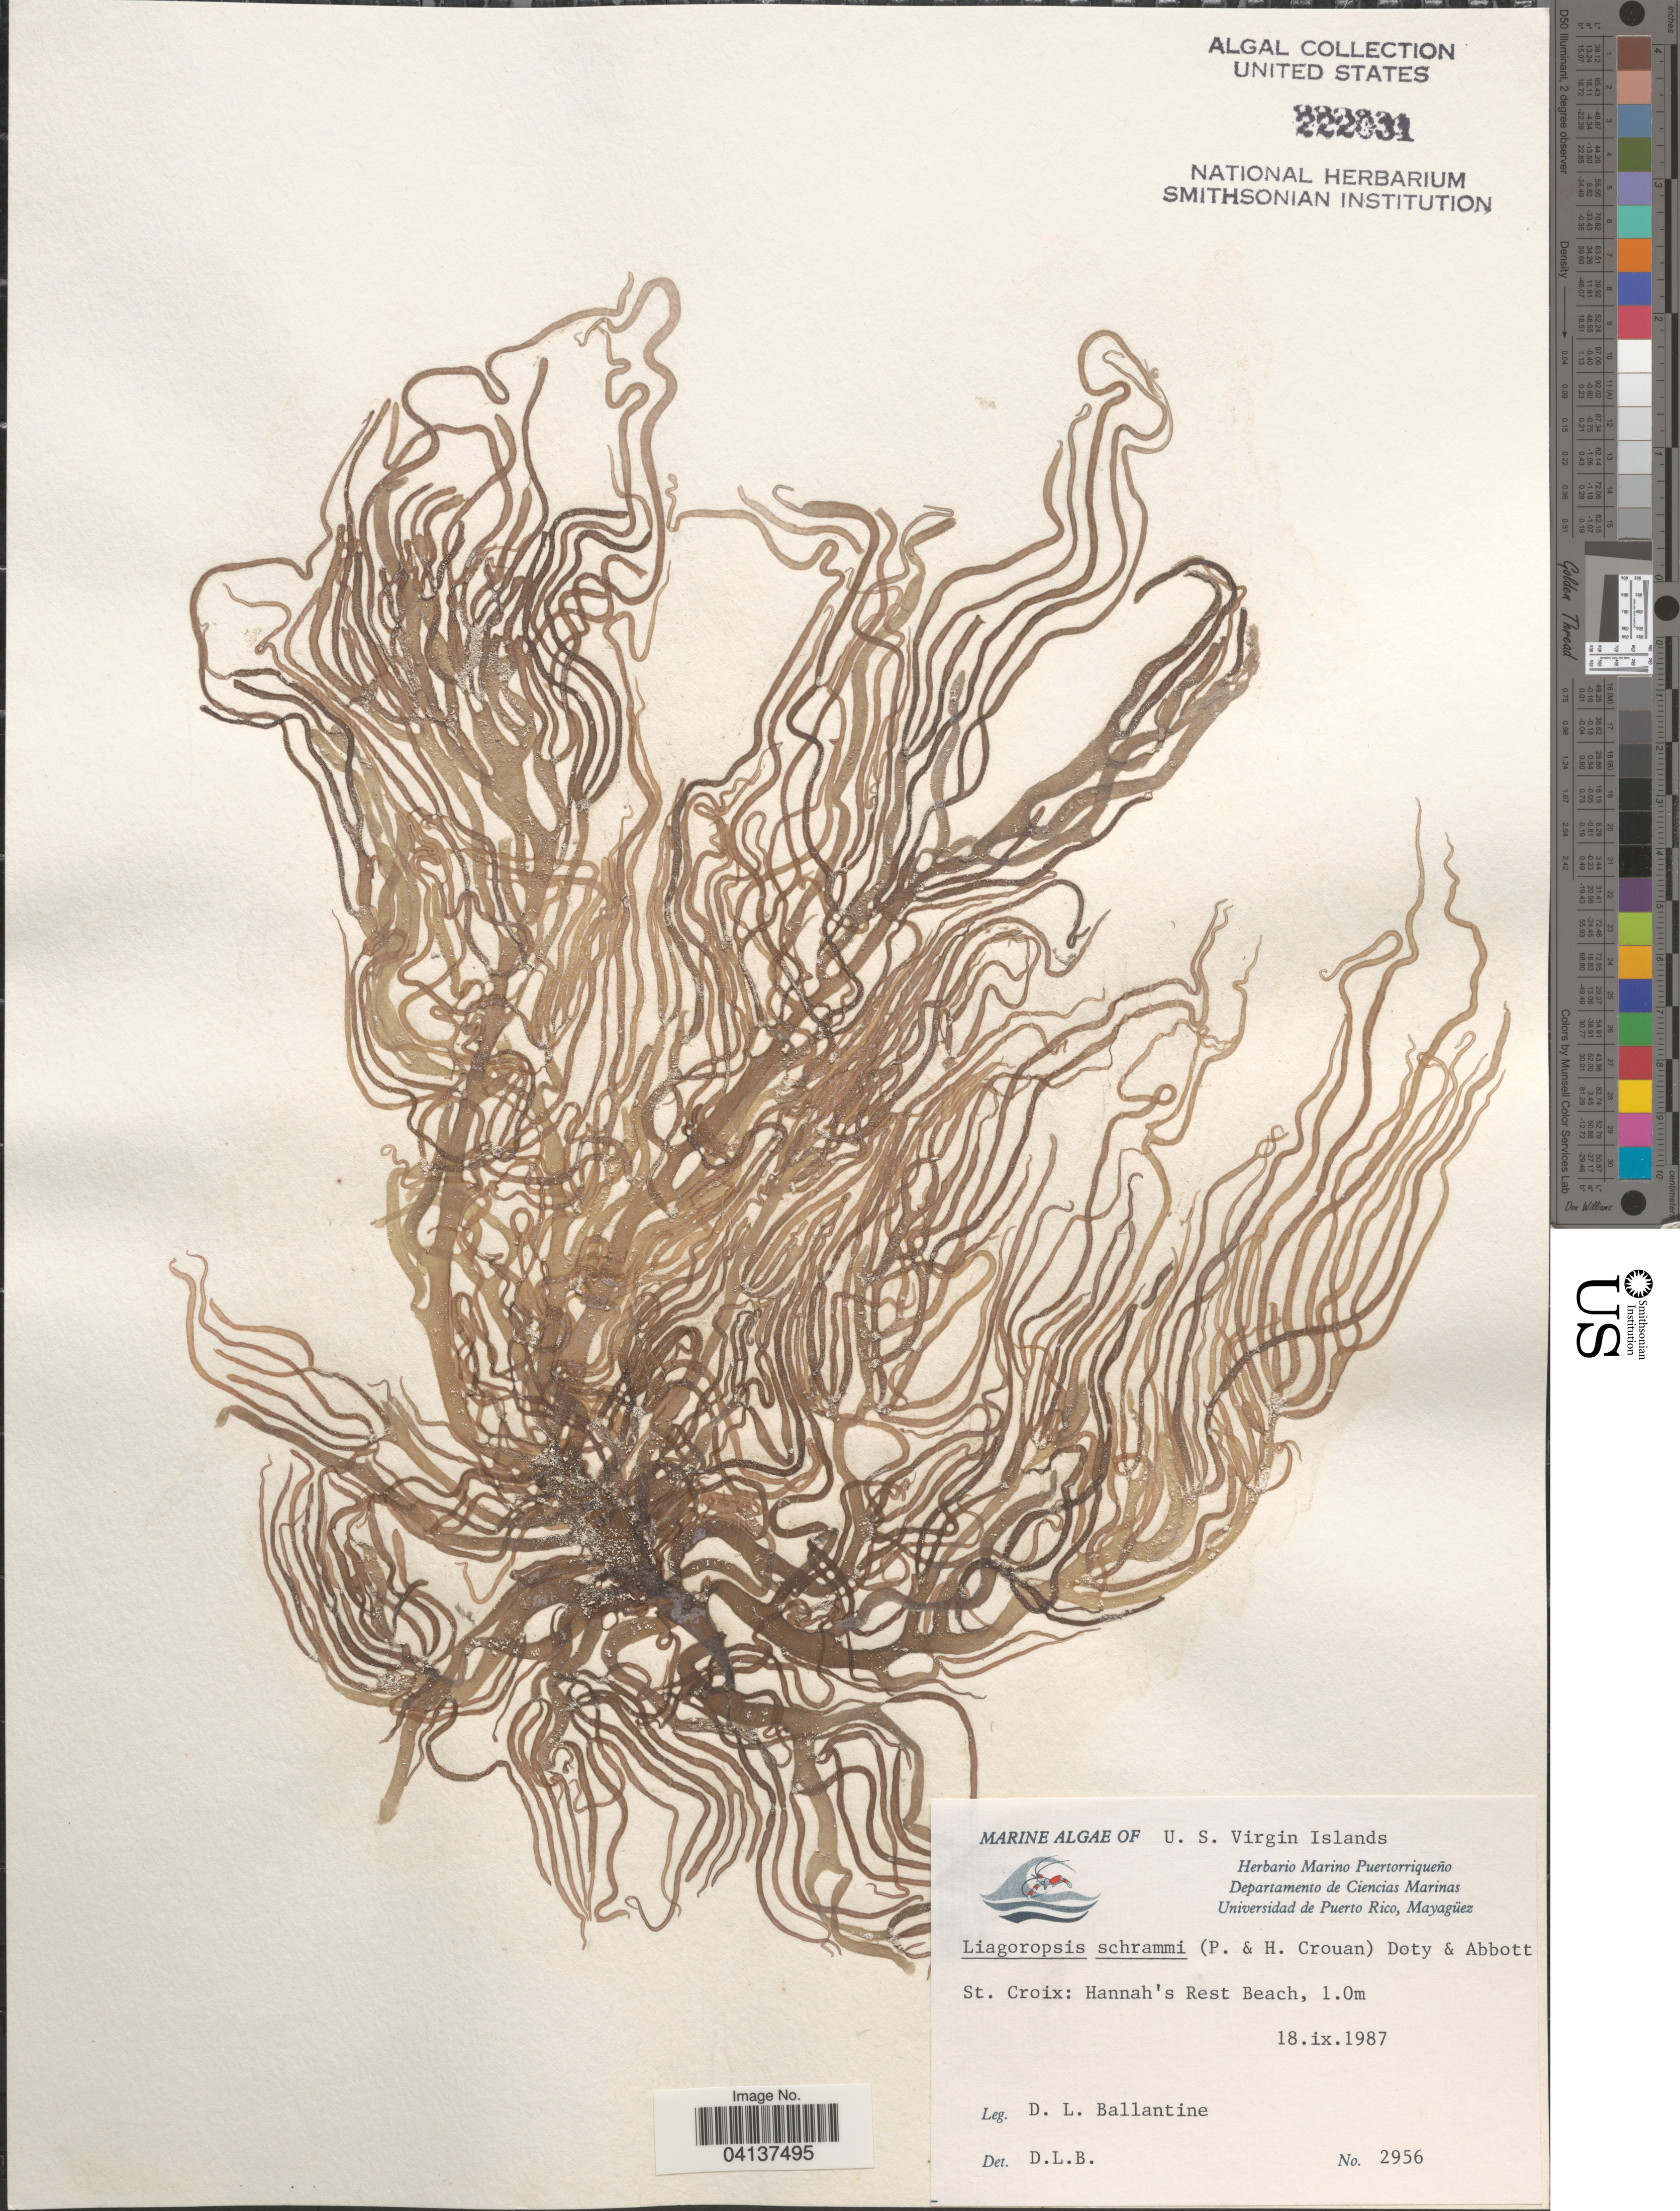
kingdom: Plantae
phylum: Rhodophyta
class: Florideophyceae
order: Nemaliales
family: Liagoraceae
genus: Liagoropsis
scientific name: Liagoropsis schrammii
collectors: D.L. Ballantine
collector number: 2956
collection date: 1987-09-18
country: U.S. Virgin Islands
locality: St. Croix: Hannah's Rest Beach.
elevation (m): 1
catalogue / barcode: US 222031